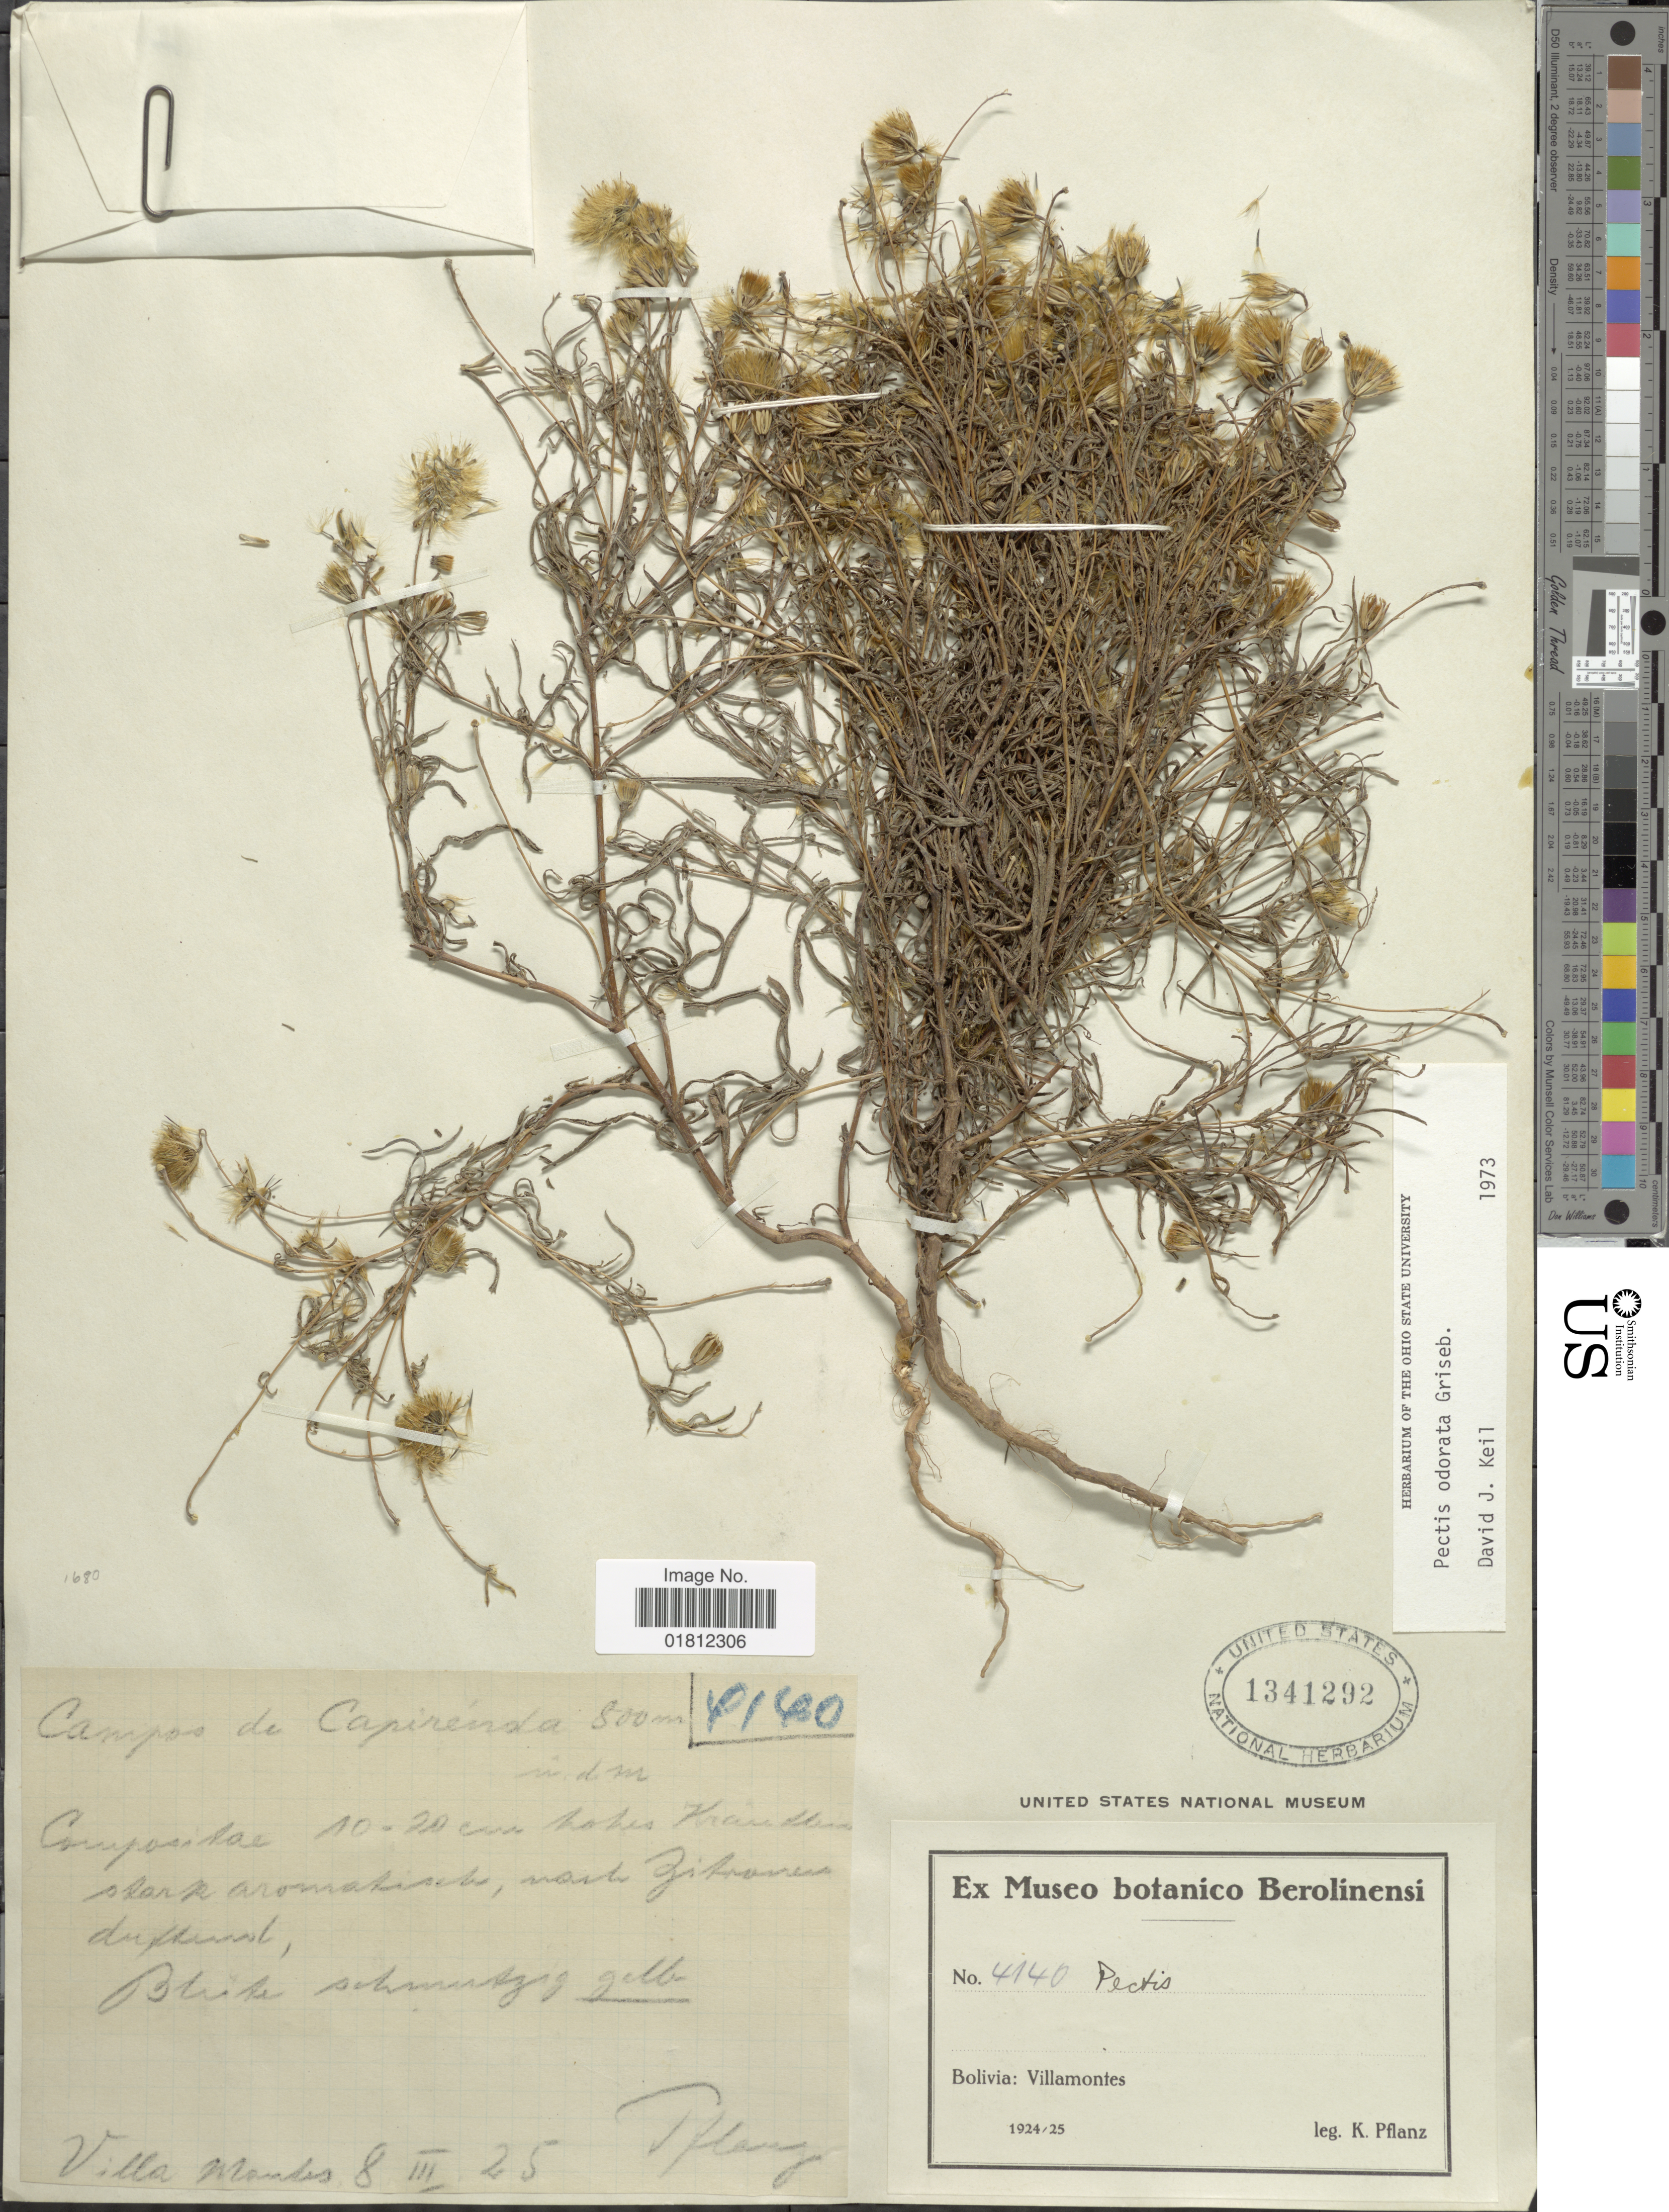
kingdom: Plantae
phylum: Tracheophyta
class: Magnoliopsida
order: Asterales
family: Asteraceae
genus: Pectis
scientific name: Pectis odorata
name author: Griseb.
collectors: K. Pflanz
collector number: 440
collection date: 1925-03-08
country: Bolivia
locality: Bolivia: Villamontes.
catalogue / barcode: US 1341292